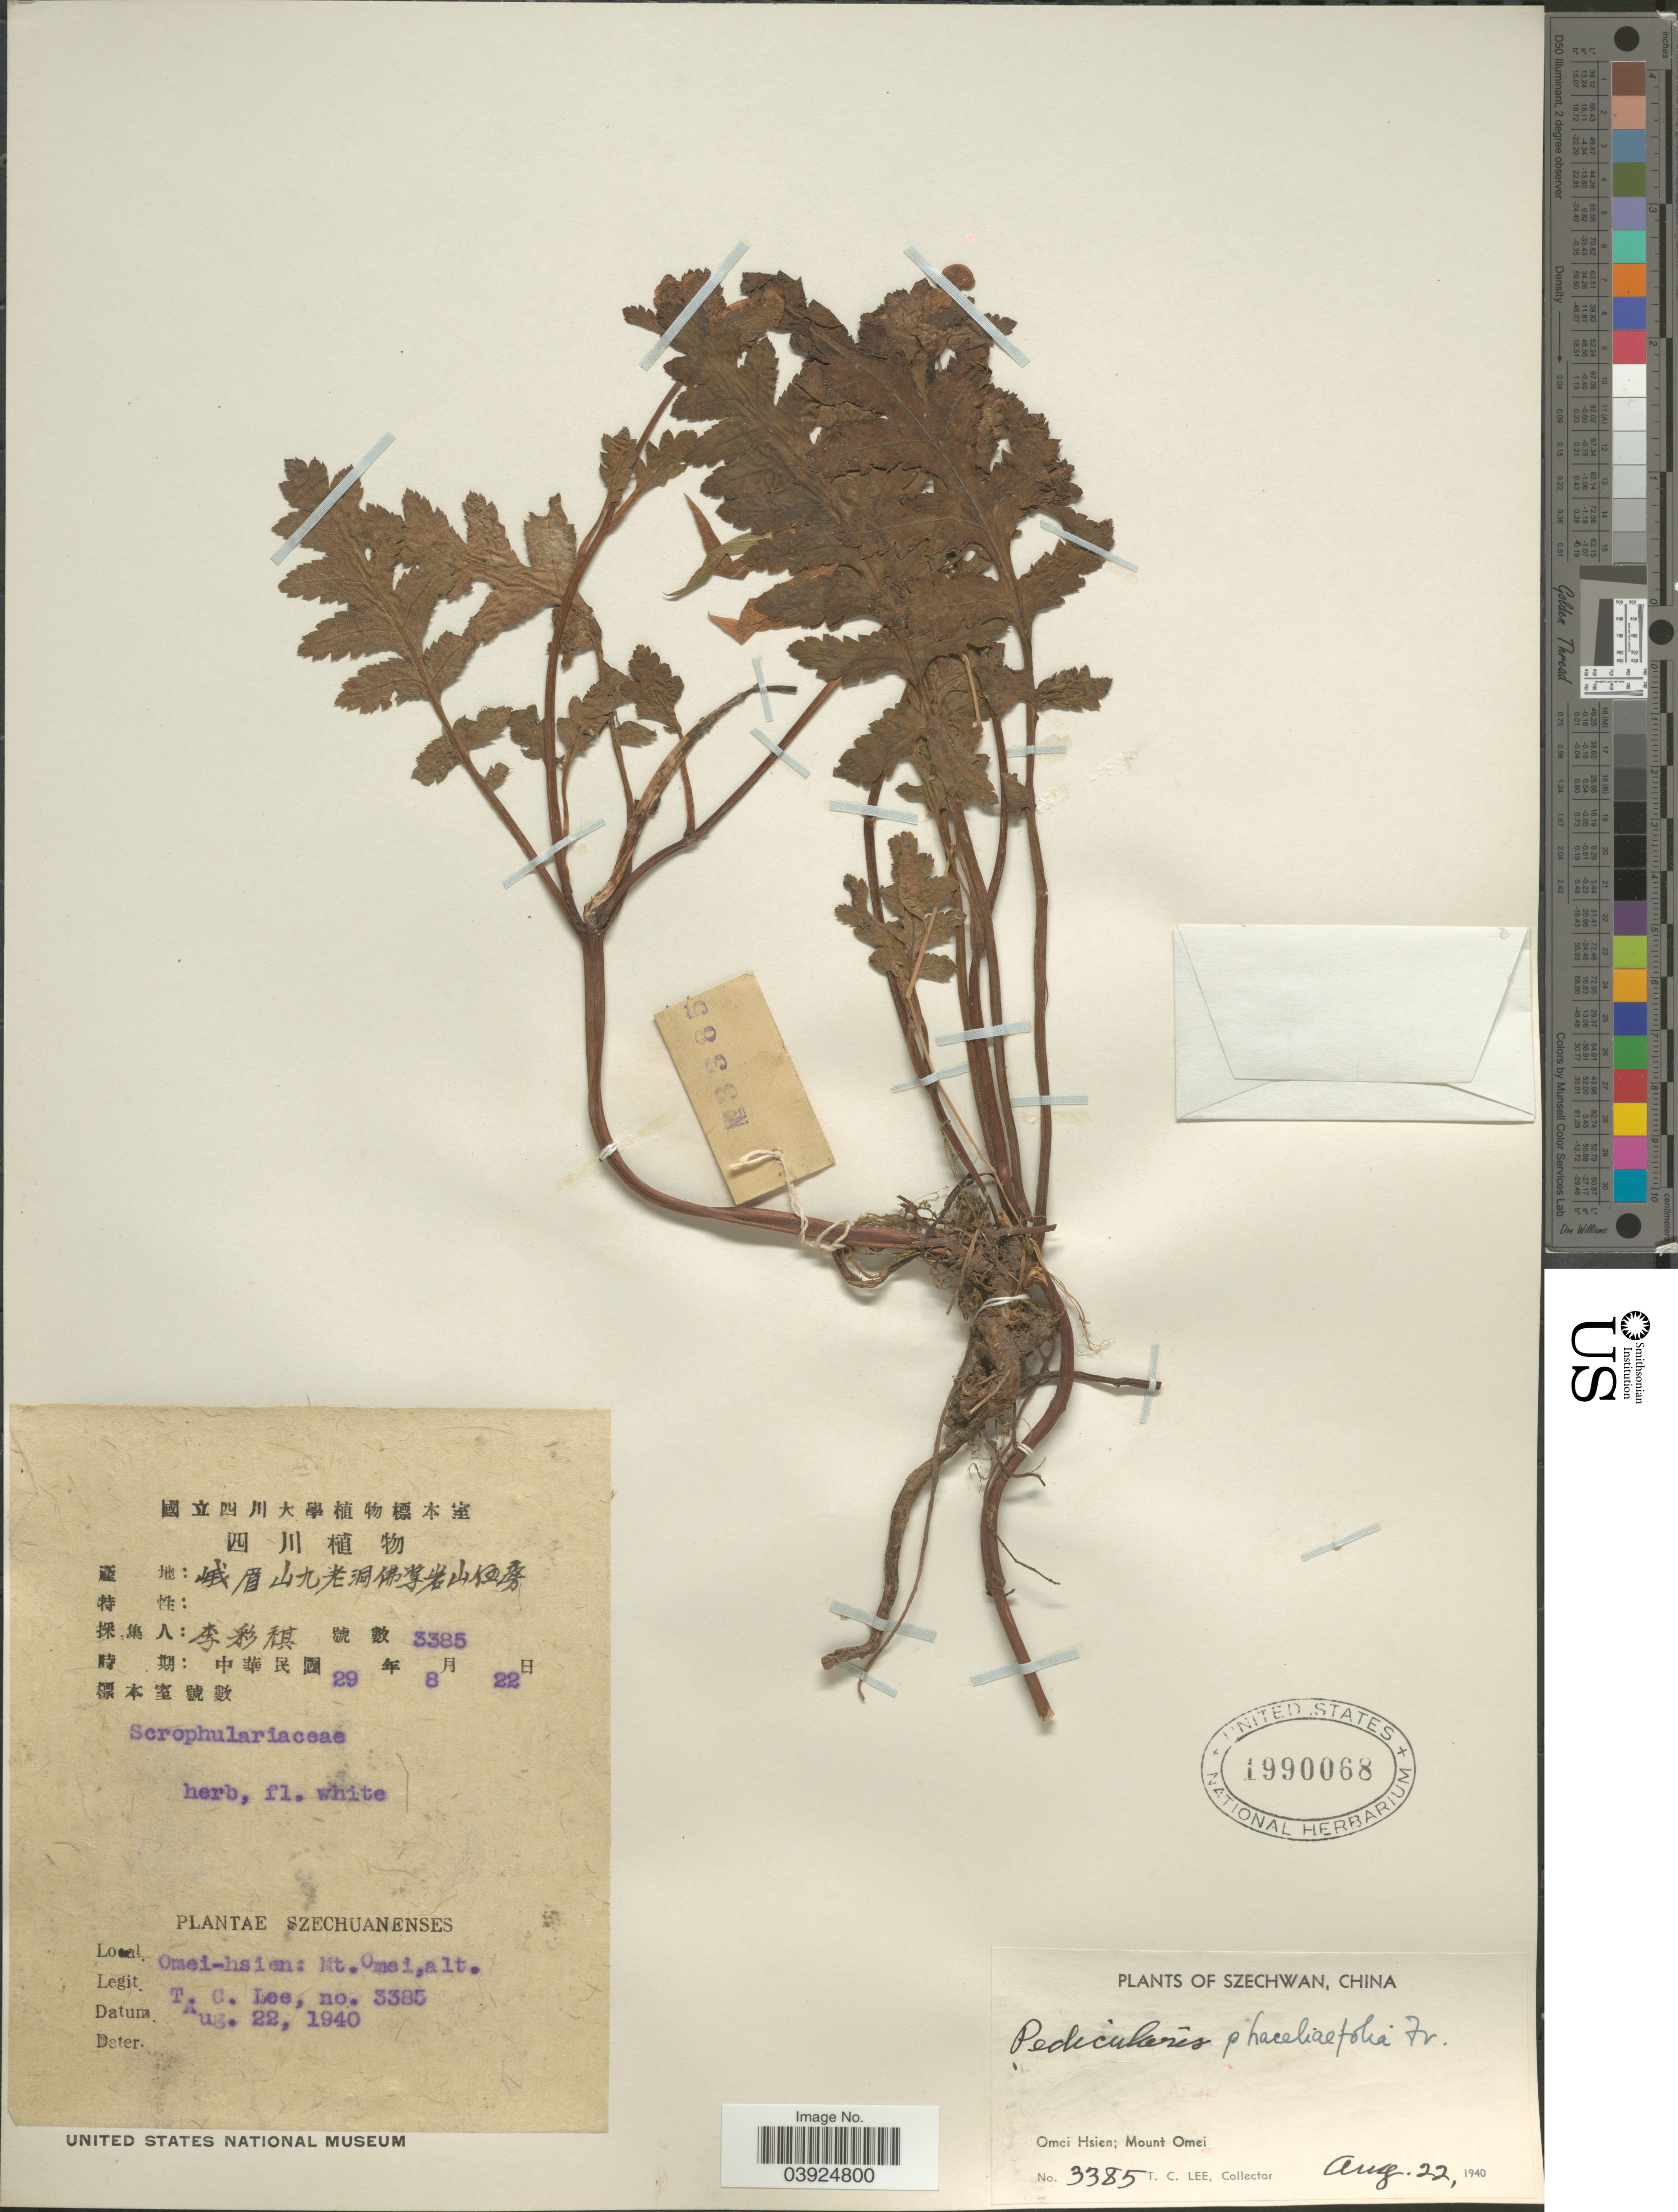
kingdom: Plantae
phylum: Tracheophyta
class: Magnoliopsida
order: Lamiales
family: Orobanchaceae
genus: Pedicularis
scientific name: Pedicularis phaceliifolia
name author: Franch.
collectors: T. Lee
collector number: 3385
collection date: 1940-08-22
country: China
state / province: Sichuan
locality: Szechwan. Omei Hsien; Mount Omei.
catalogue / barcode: US 1990068